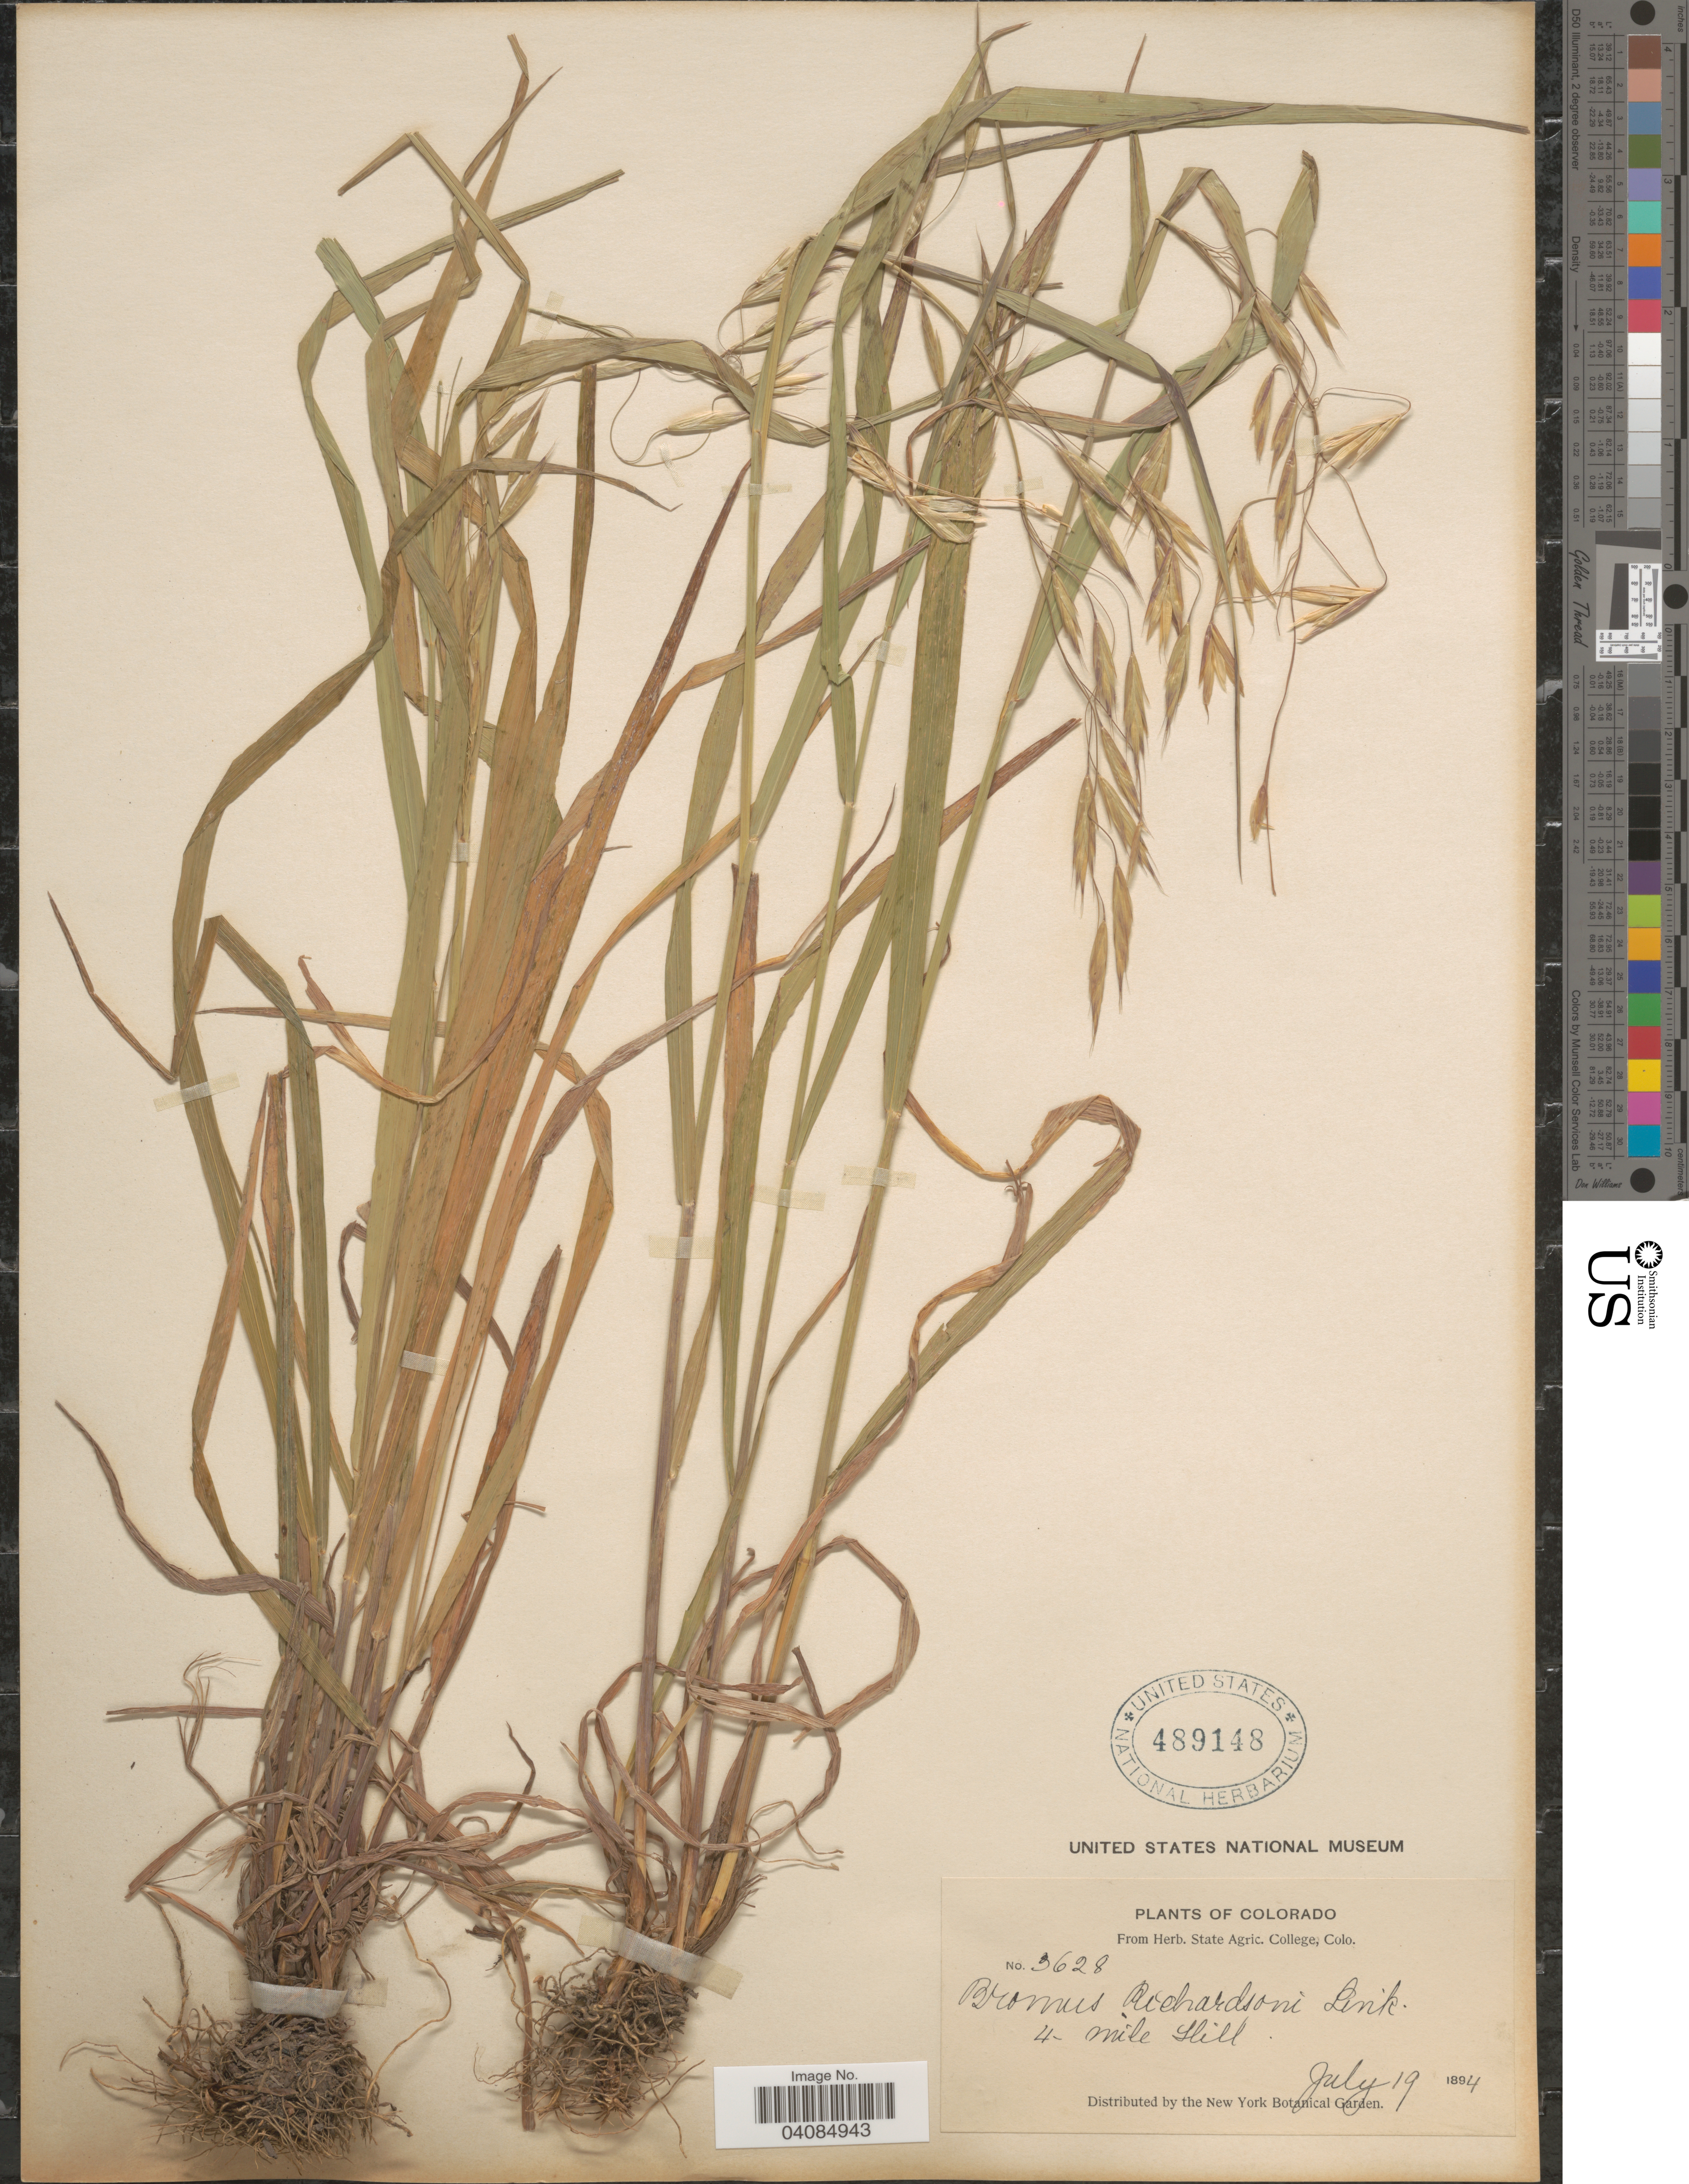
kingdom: Plantae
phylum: Tracheophyta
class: Liliopsida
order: Poales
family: Poaceae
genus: Bromus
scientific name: Bromus racemosus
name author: L.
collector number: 3628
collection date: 1894-07-19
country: United States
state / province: Colorado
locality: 4 mile Hill.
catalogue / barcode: US 489148